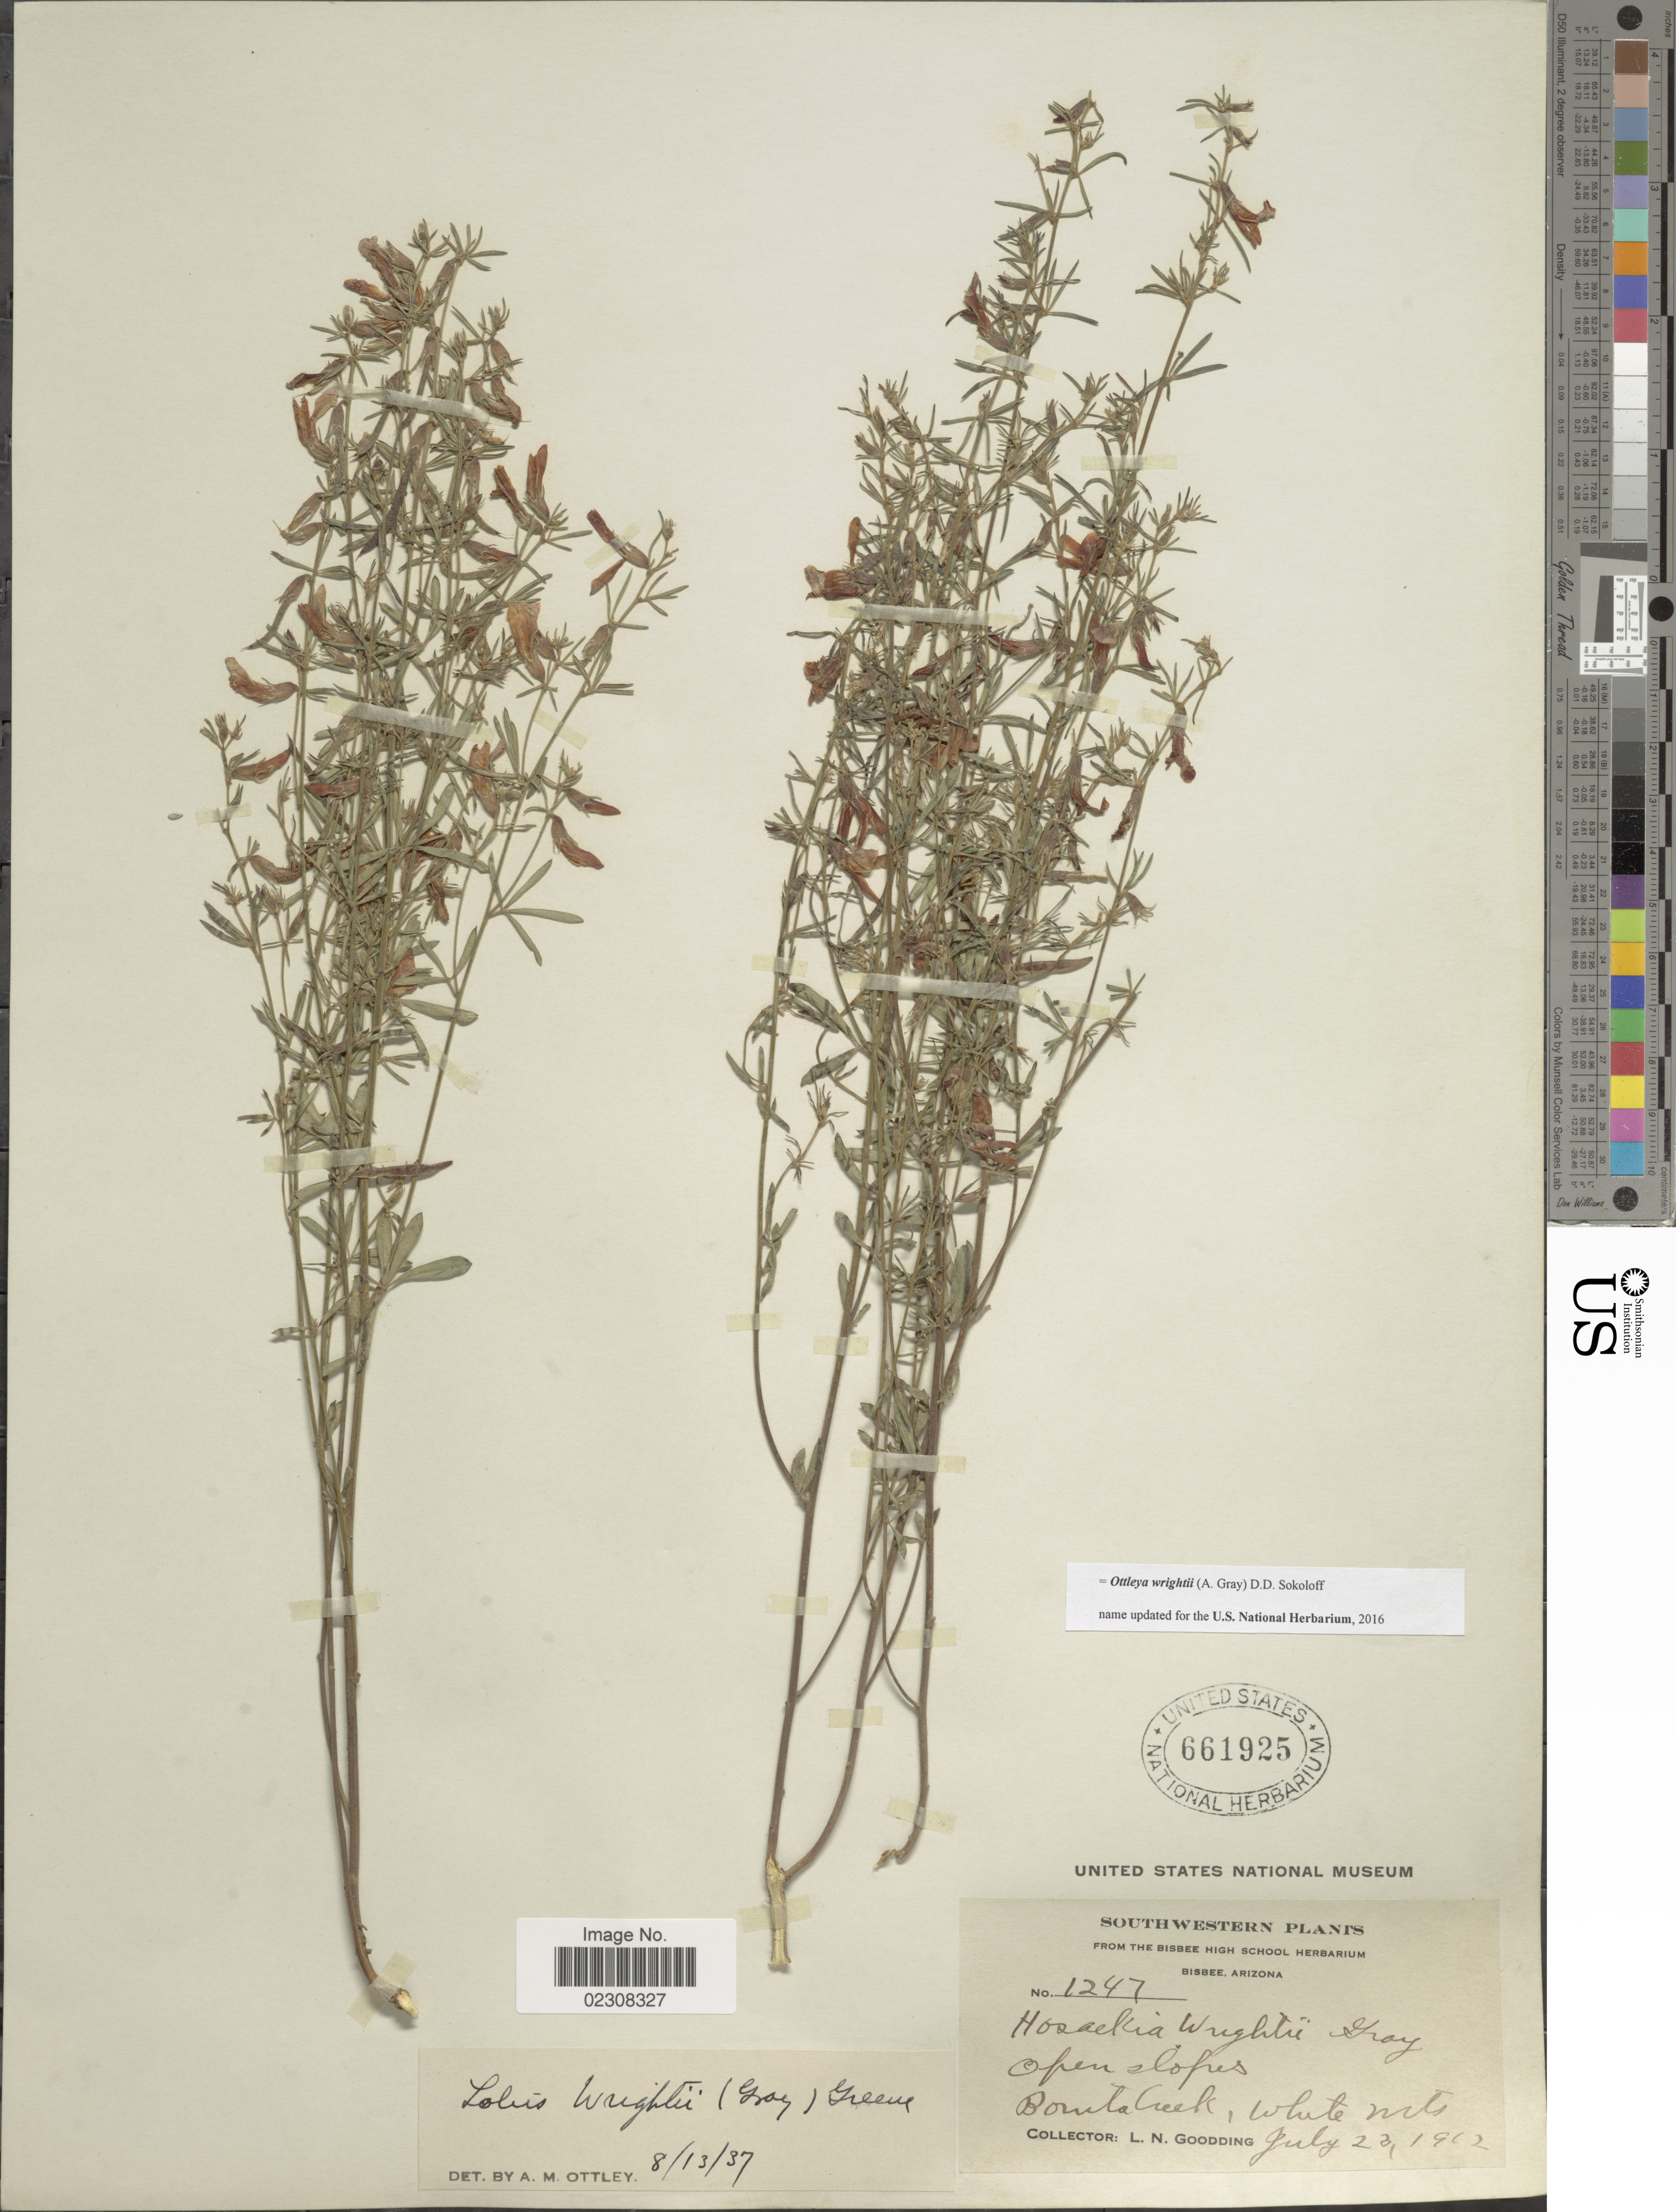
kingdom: Plantae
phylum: Tracheophyta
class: Magnoliopsida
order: Fabales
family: Fabaceae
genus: Ottleya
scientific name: Ottleya wrightii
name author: (A. Gray) D.D. Sokoloff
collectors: L. N. Goodding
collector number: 1247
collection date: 1912-07-23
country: United States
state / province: Arizona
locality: Southwestern, Open slopes, Bonita Creek, White Mts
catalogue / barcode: US 661925